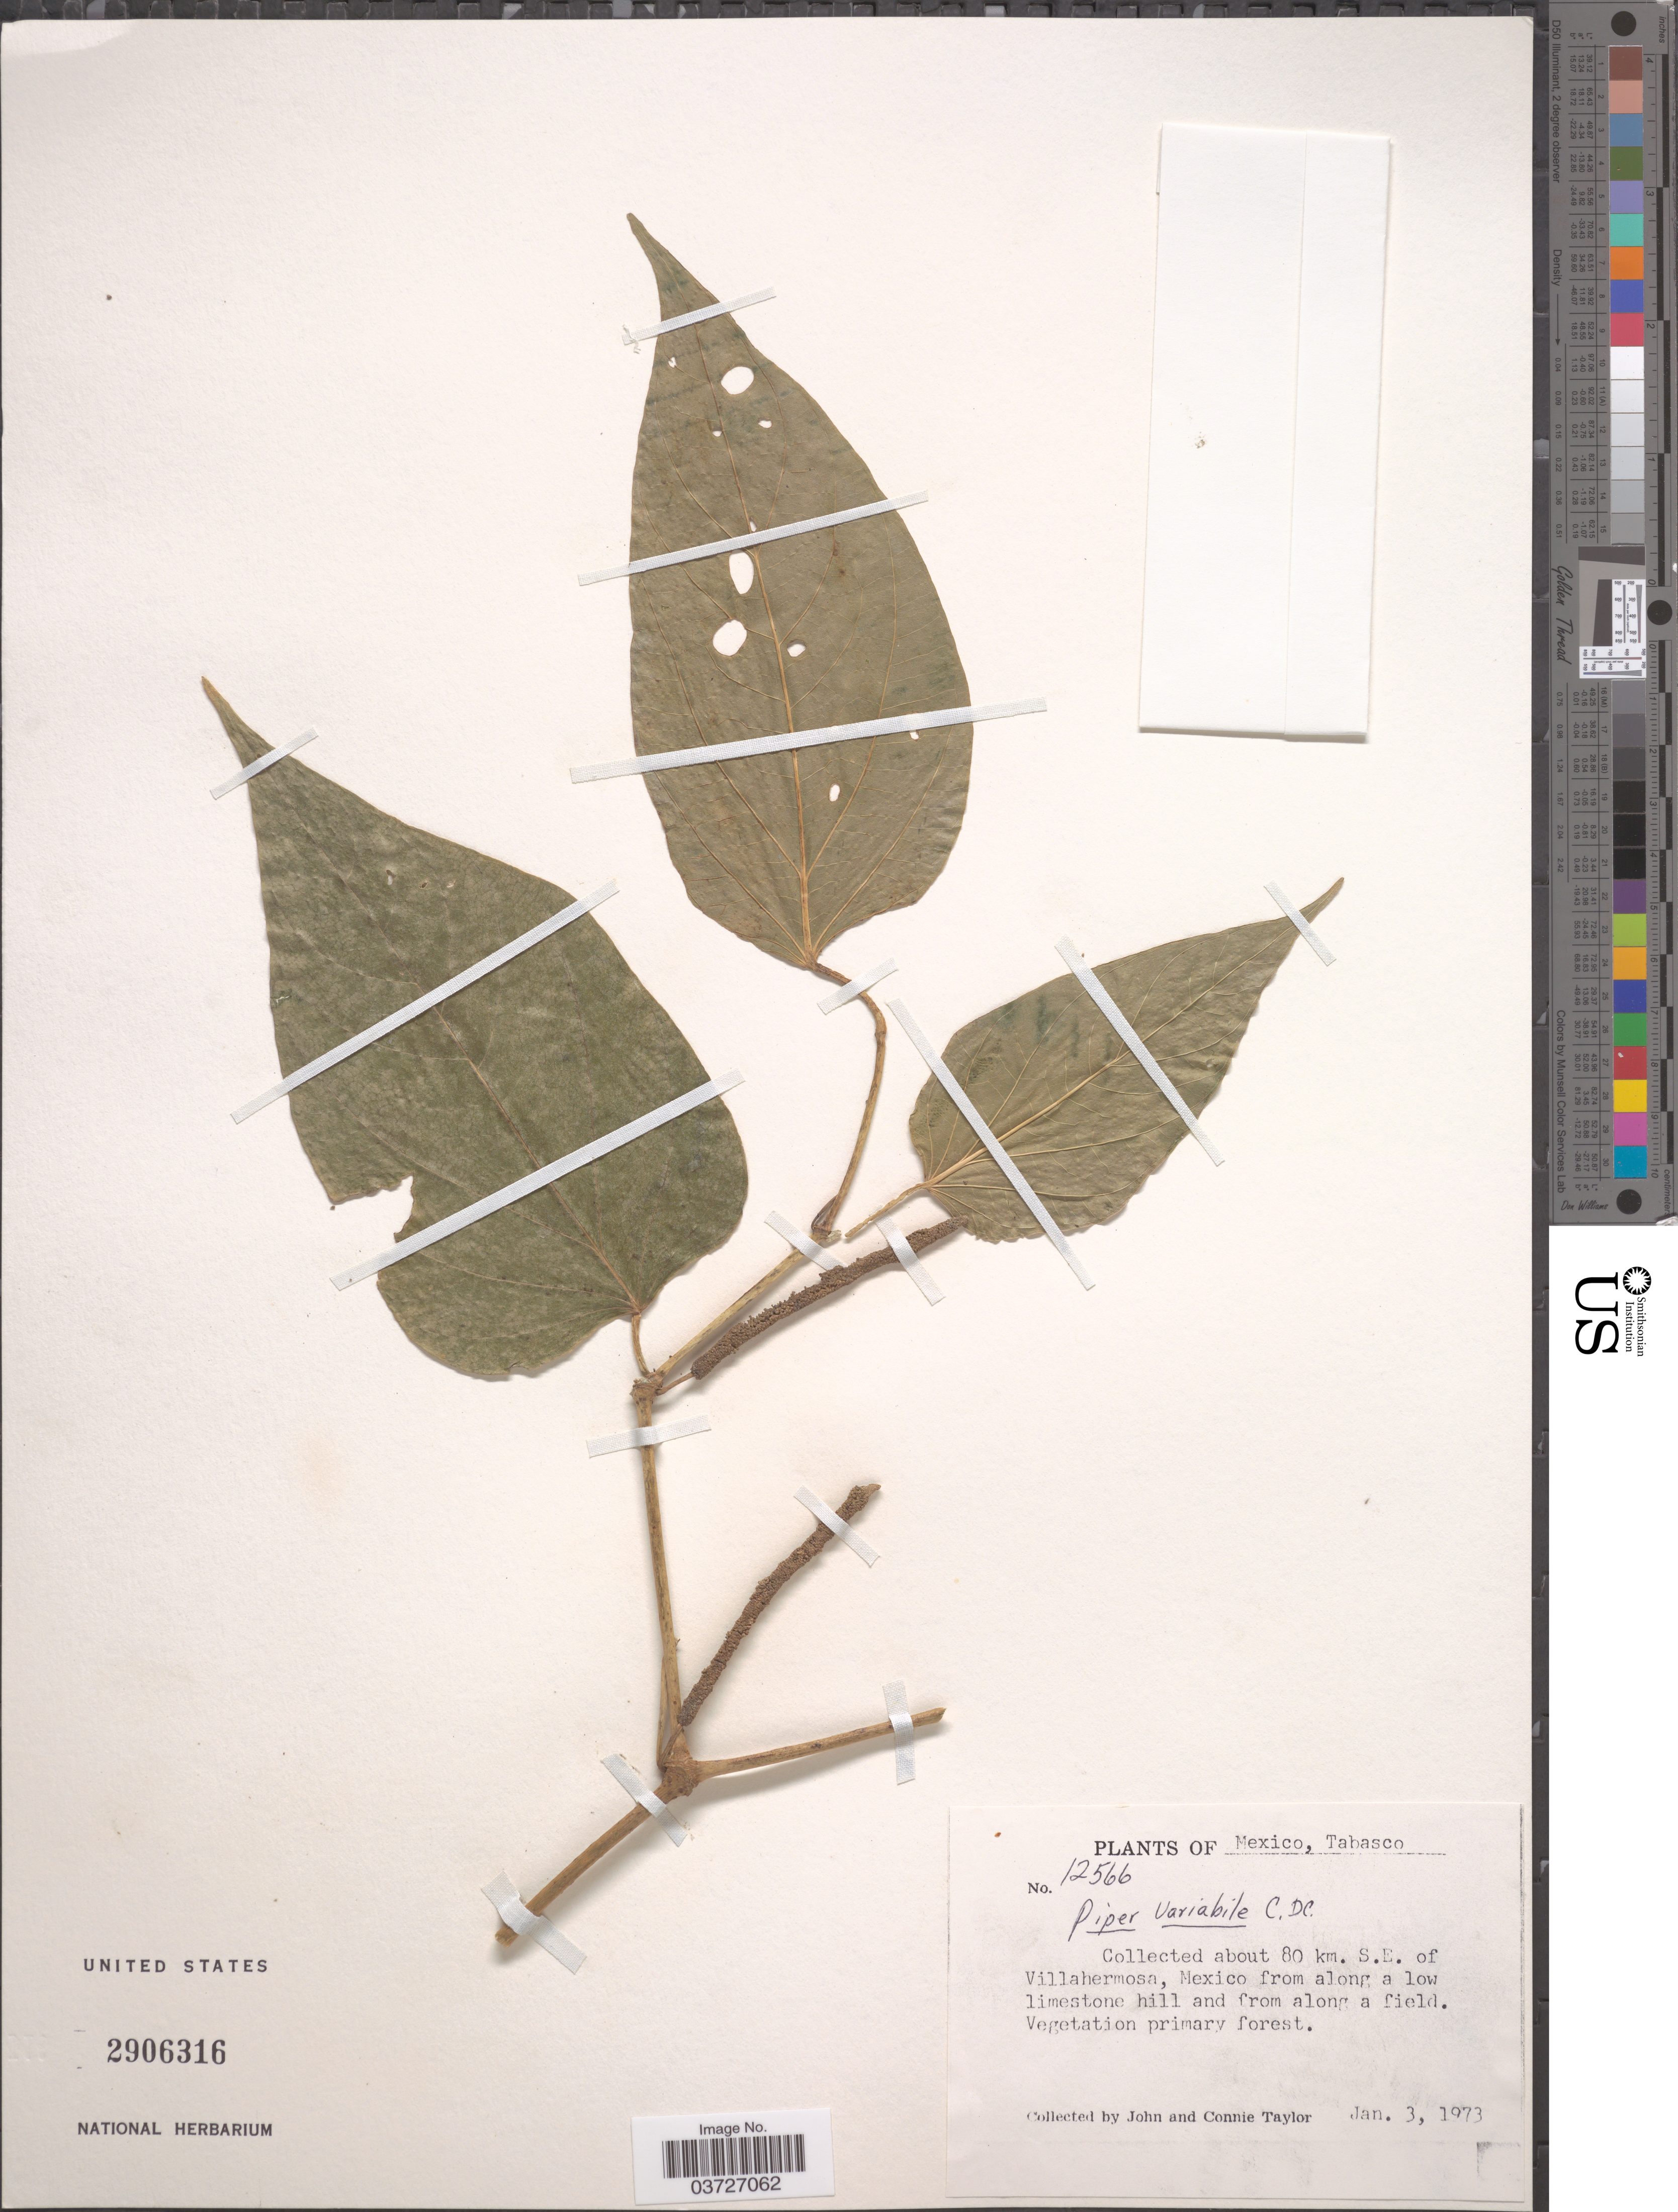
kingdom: Plantae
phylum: Tracheophyta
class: Magnoliopsida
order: Piperales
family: Piperaceae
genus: Piper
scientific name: Piper schiedeanum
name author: Steud.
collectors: J. Taylor & C. Taylor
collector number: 12566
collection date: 1973-01-03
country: Mexico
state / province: Tabasco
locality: About 80 km. S.E. of Villahermosa, Mexico from along a low limestone hill and from along a field.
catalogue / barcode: US 2906316